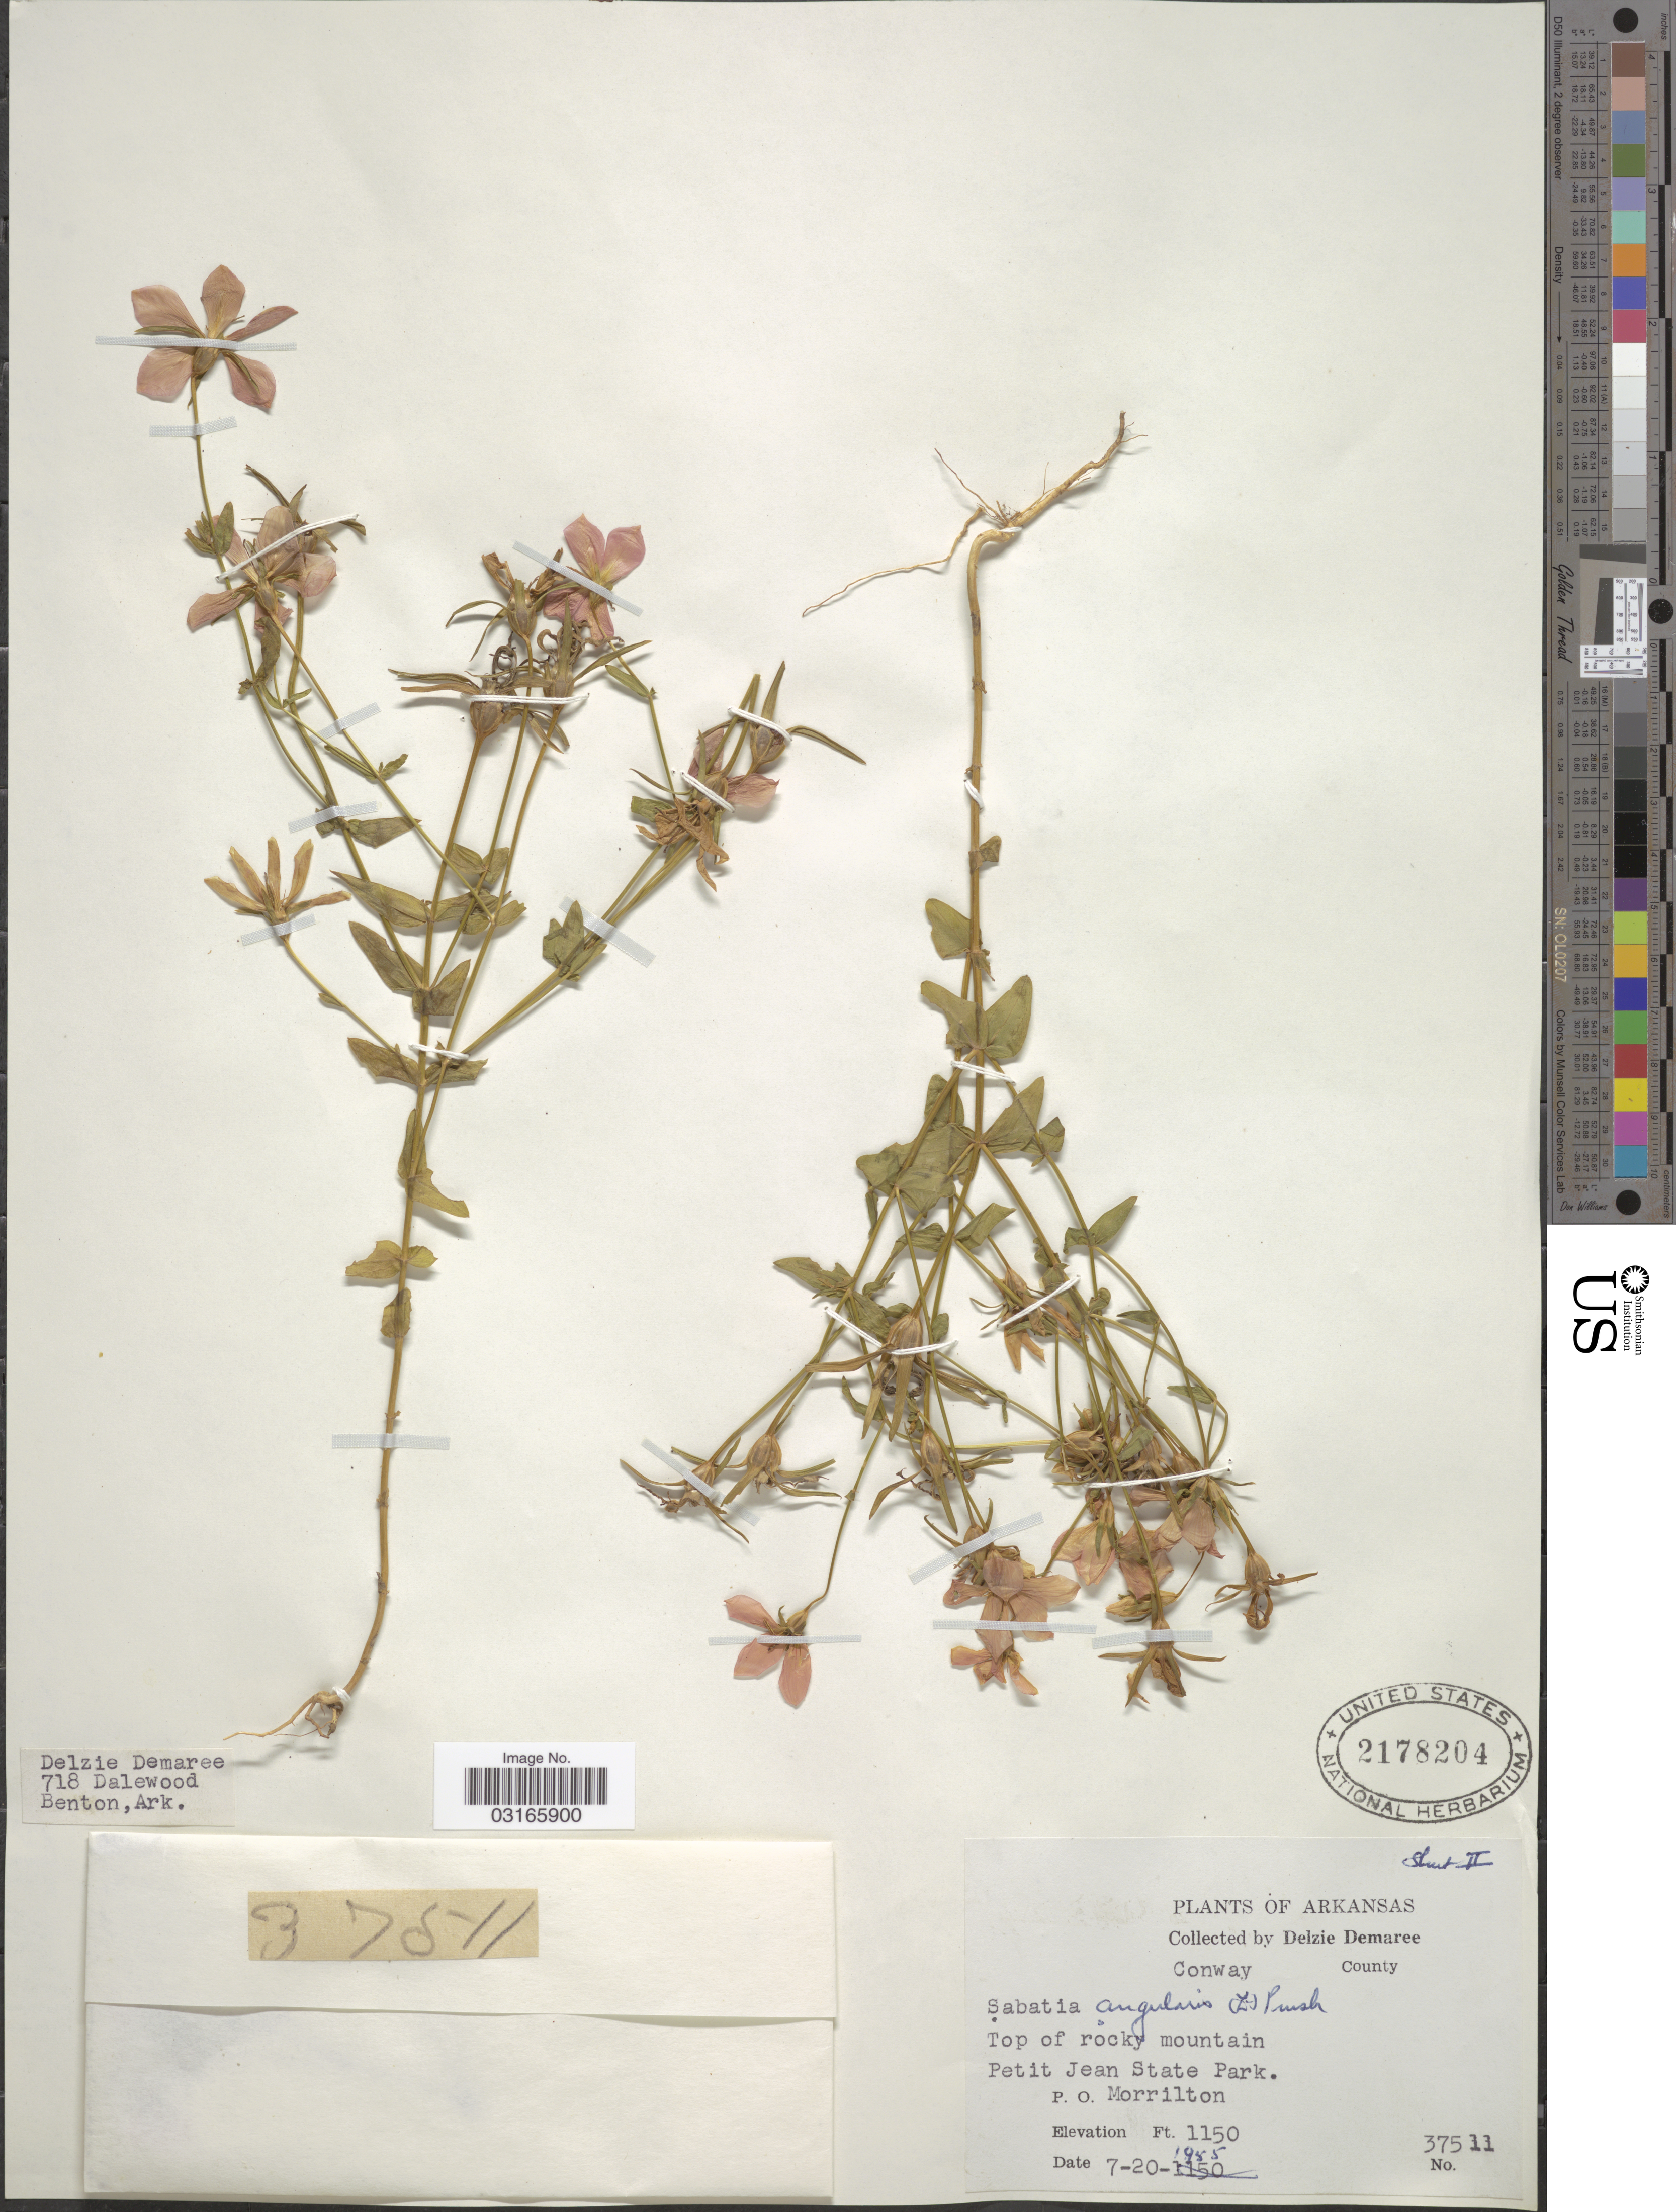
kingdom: Plantae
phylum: Tracheophyta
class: Magnoliopsida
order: Gentianales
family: Gentianaceae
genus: Sabatia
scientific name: Sabatia angularis (L.) Pursh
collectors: D. Demaree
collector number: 37511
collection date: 1955-07-20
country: United States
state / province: Arkansas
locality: Conway County, Top of rocky mountain, Petit Jean State Park, P.O. Morrilton.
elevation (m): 351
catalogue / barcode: US 2178204